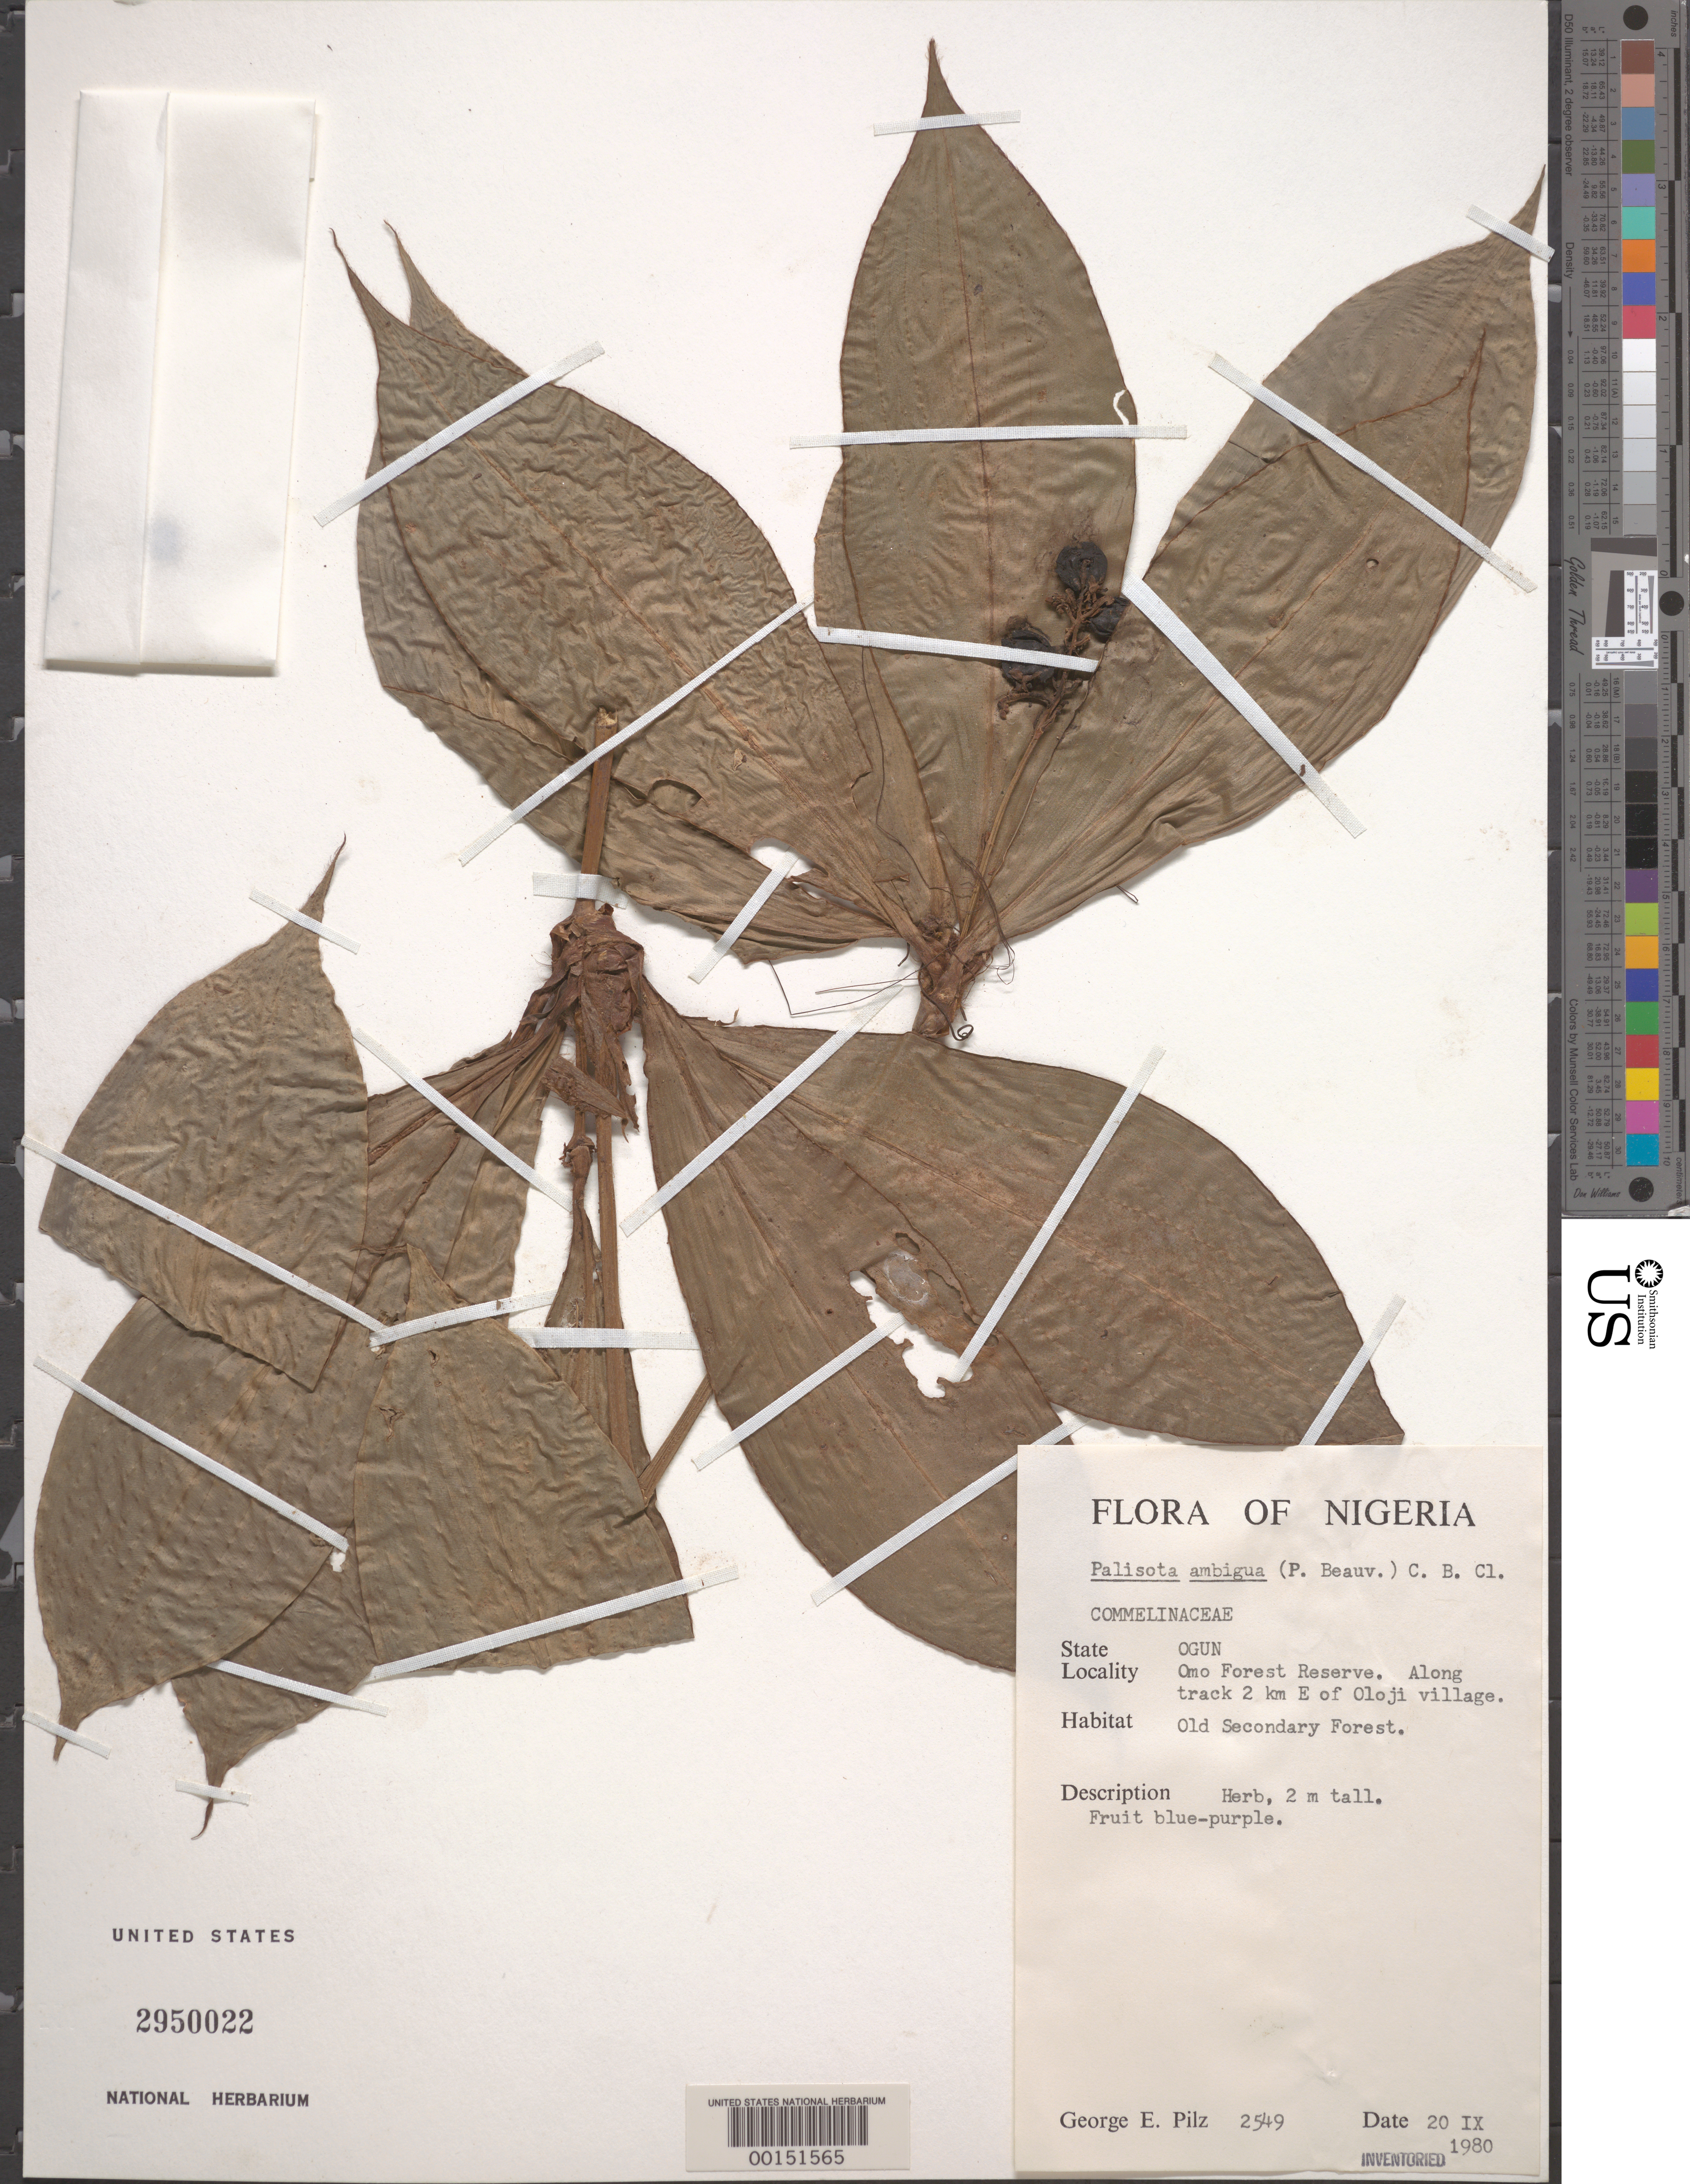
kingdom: Plantae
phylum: Tracheophyta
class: Liliopsida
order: Commelinales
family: Commelinaceae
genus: Palisota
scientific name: Palisota ambigua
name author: (P. Beauv.) C.B. Clarke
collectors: G. E. Pilz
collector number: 2549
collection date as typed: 20 Sep 1980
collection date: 1980-09-20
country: Nigeria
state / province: Ogun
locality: Omo forest reserve, 2 km e of oloji village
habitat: Old secondary forest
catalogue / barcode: US 2950022